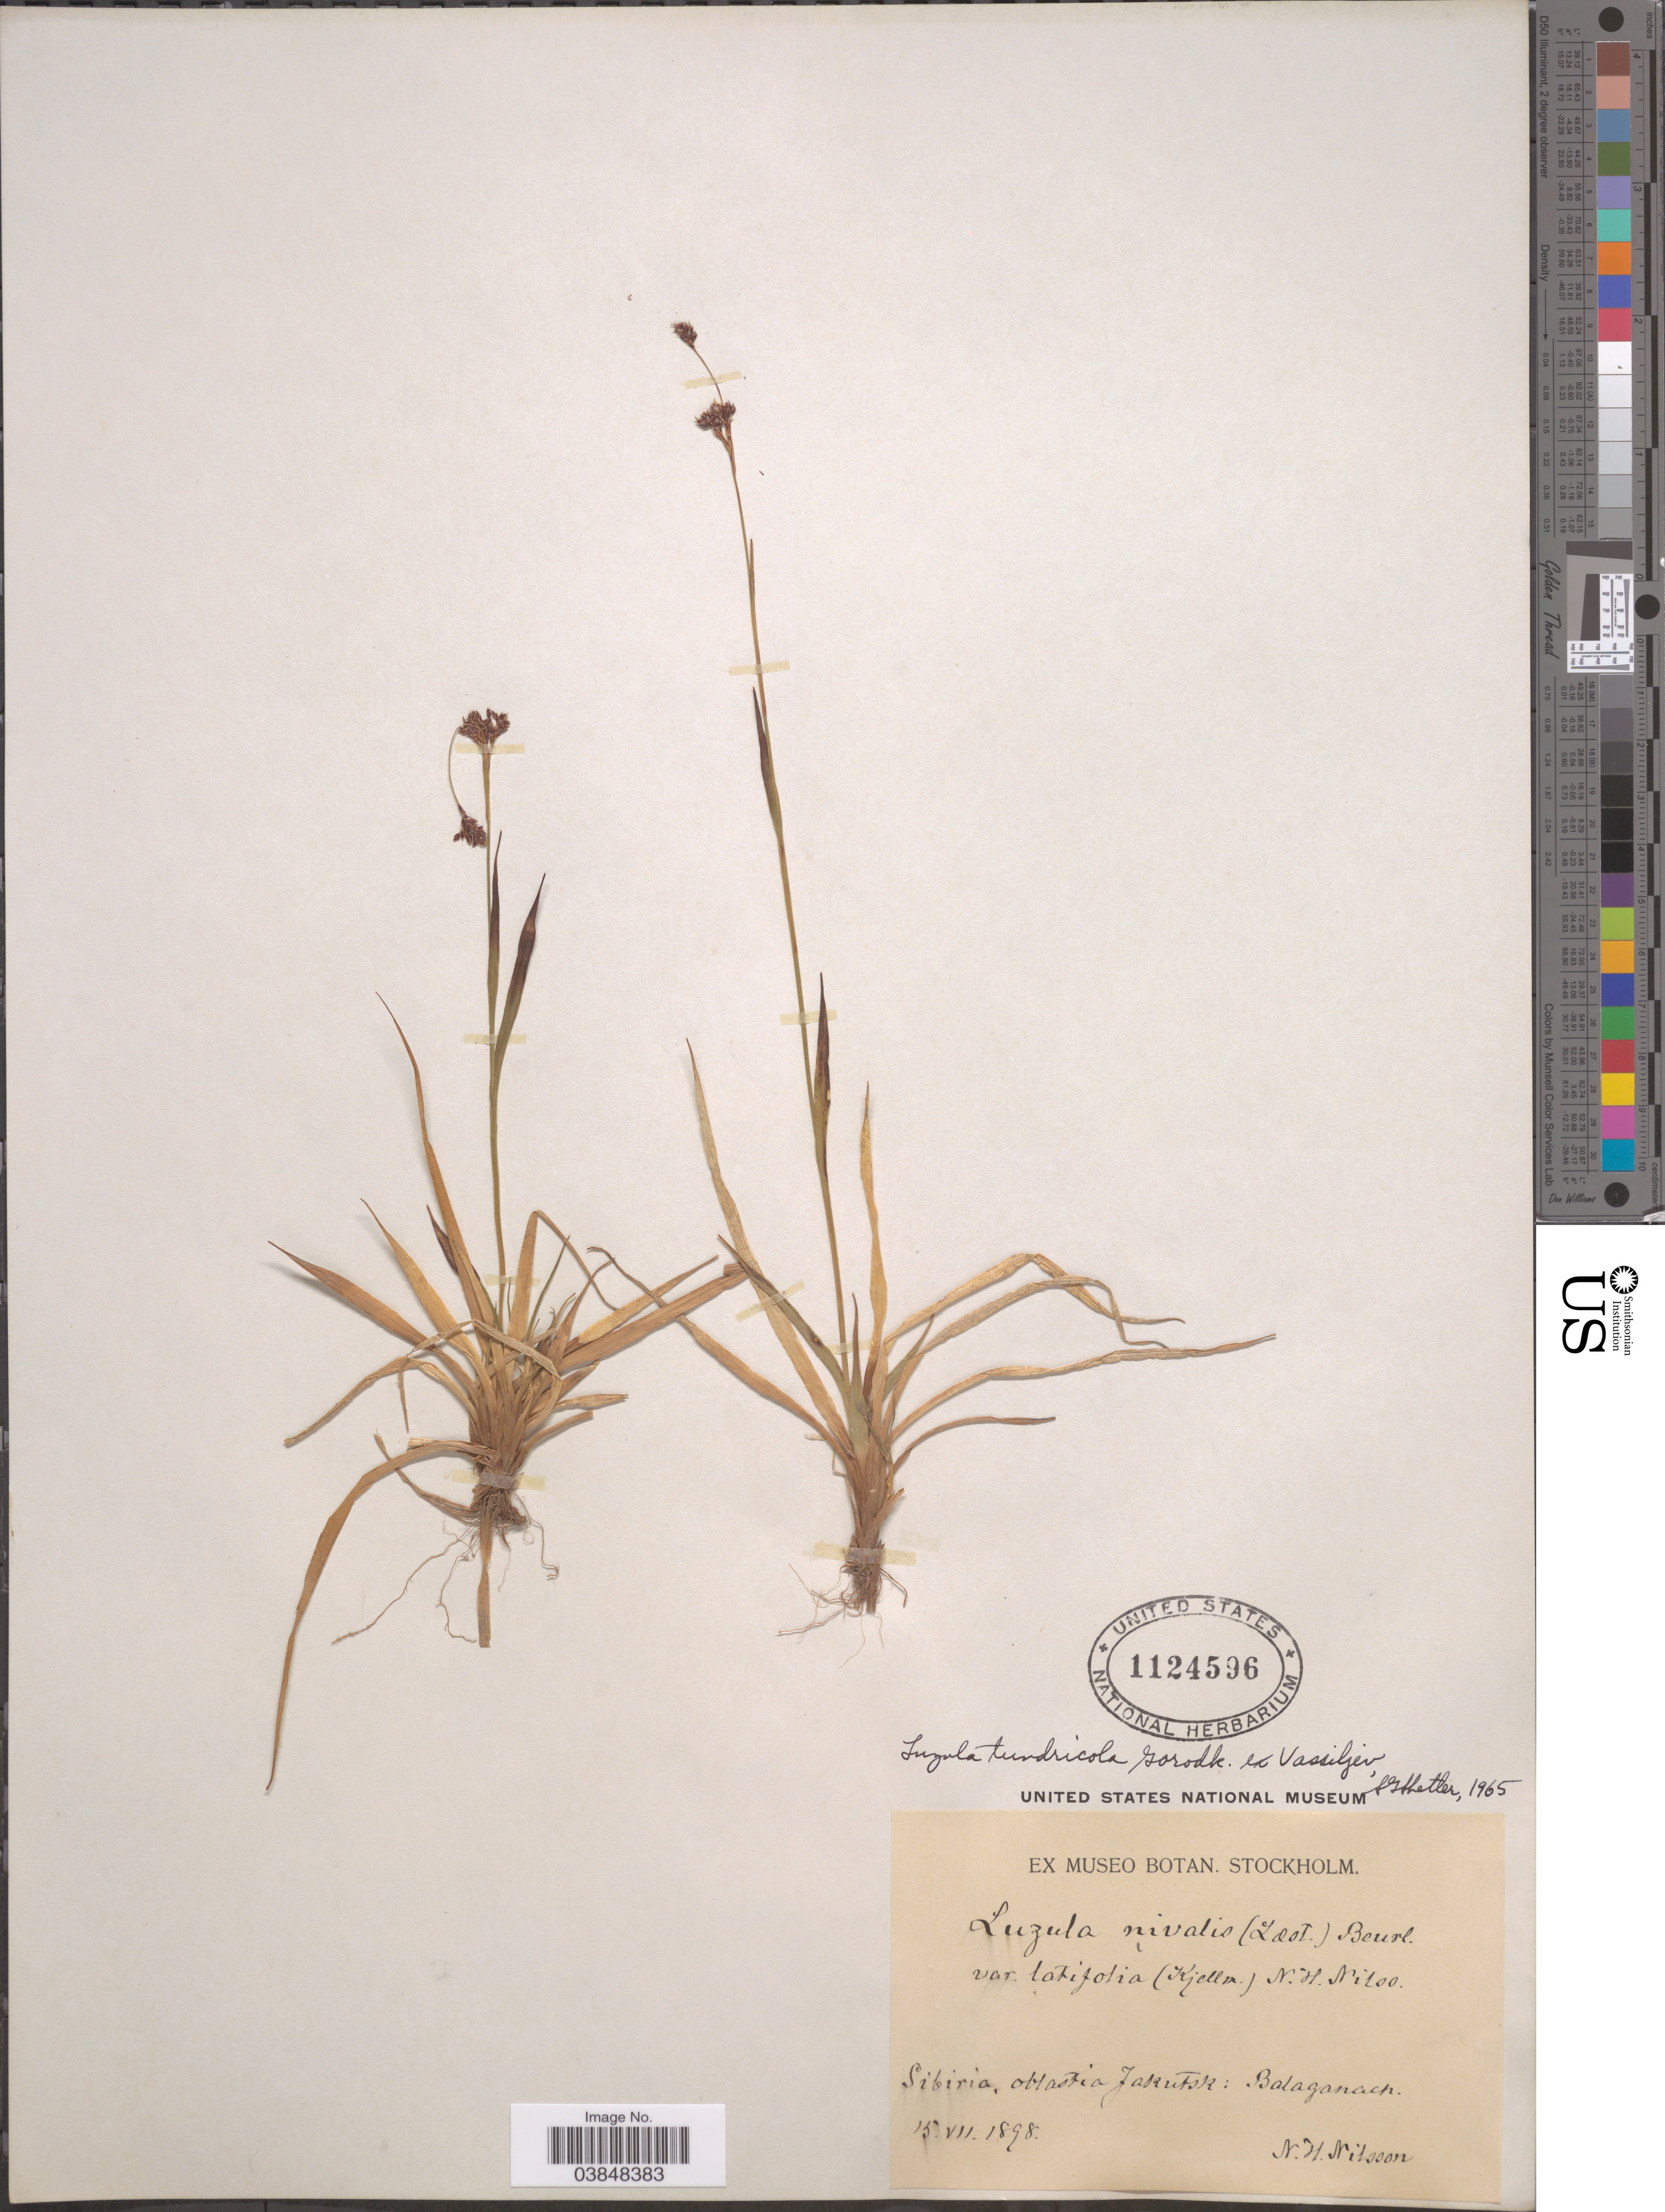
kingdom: Plantae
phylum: Tracheophyta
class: Liliopsida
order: Poales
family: Juncaceae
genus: Luzula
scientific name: Luzula tundricola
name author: (Gorodkov) V. Vassil.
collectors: N. H. Nilsson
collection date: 1898-07-15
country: Russian Federation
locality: Sibiria, oblastia Jakutsk: Balanganach.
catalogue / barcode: US 1124596